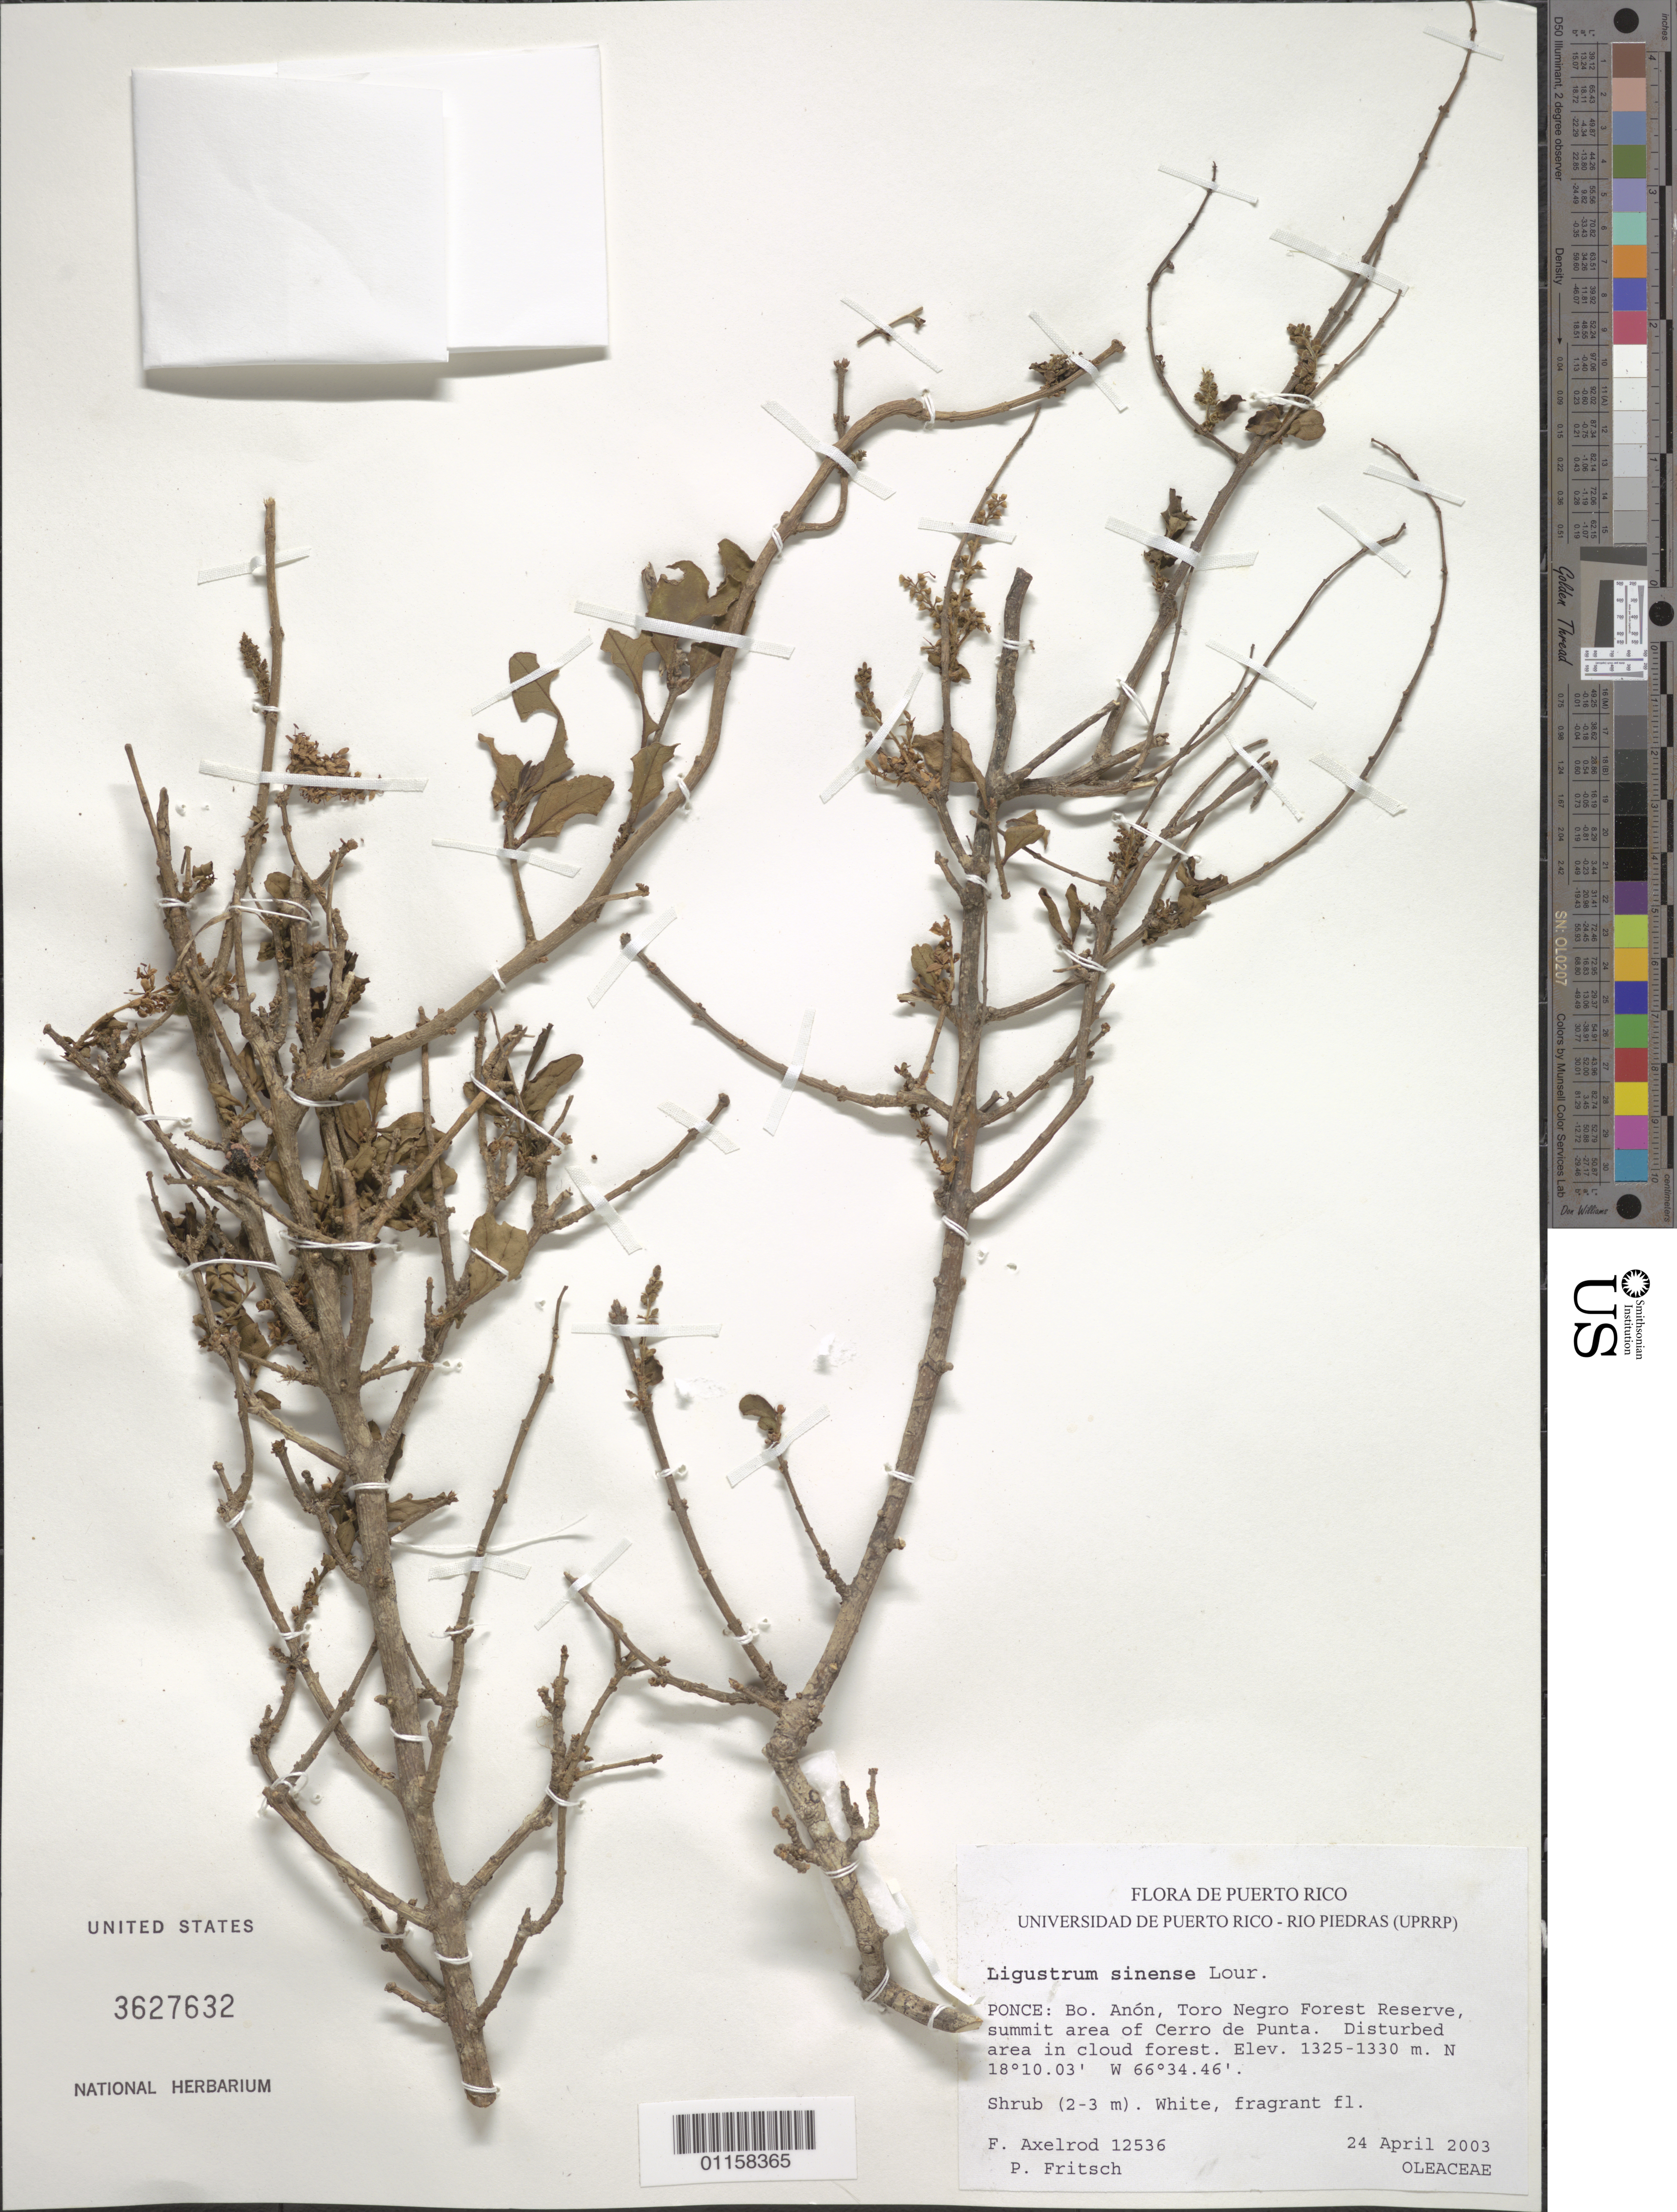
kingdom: Plantae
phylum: Tracheophyta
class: Magnoliopsida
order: Lamiales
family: Oleaceae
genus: Ligustrum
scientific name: Ligustrum sinense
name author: Lour.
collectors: F. S. Axelrod & P. W. Fritsch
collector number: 12536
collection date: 2003-04-24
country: Puerto Rico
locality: Ponce. Bo. Anón, Toro Negro Forest Reserve, summit area of Cerro de Punta.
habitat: Disturbed area in cloud forest.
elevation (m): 1325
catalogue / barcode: US 3627632